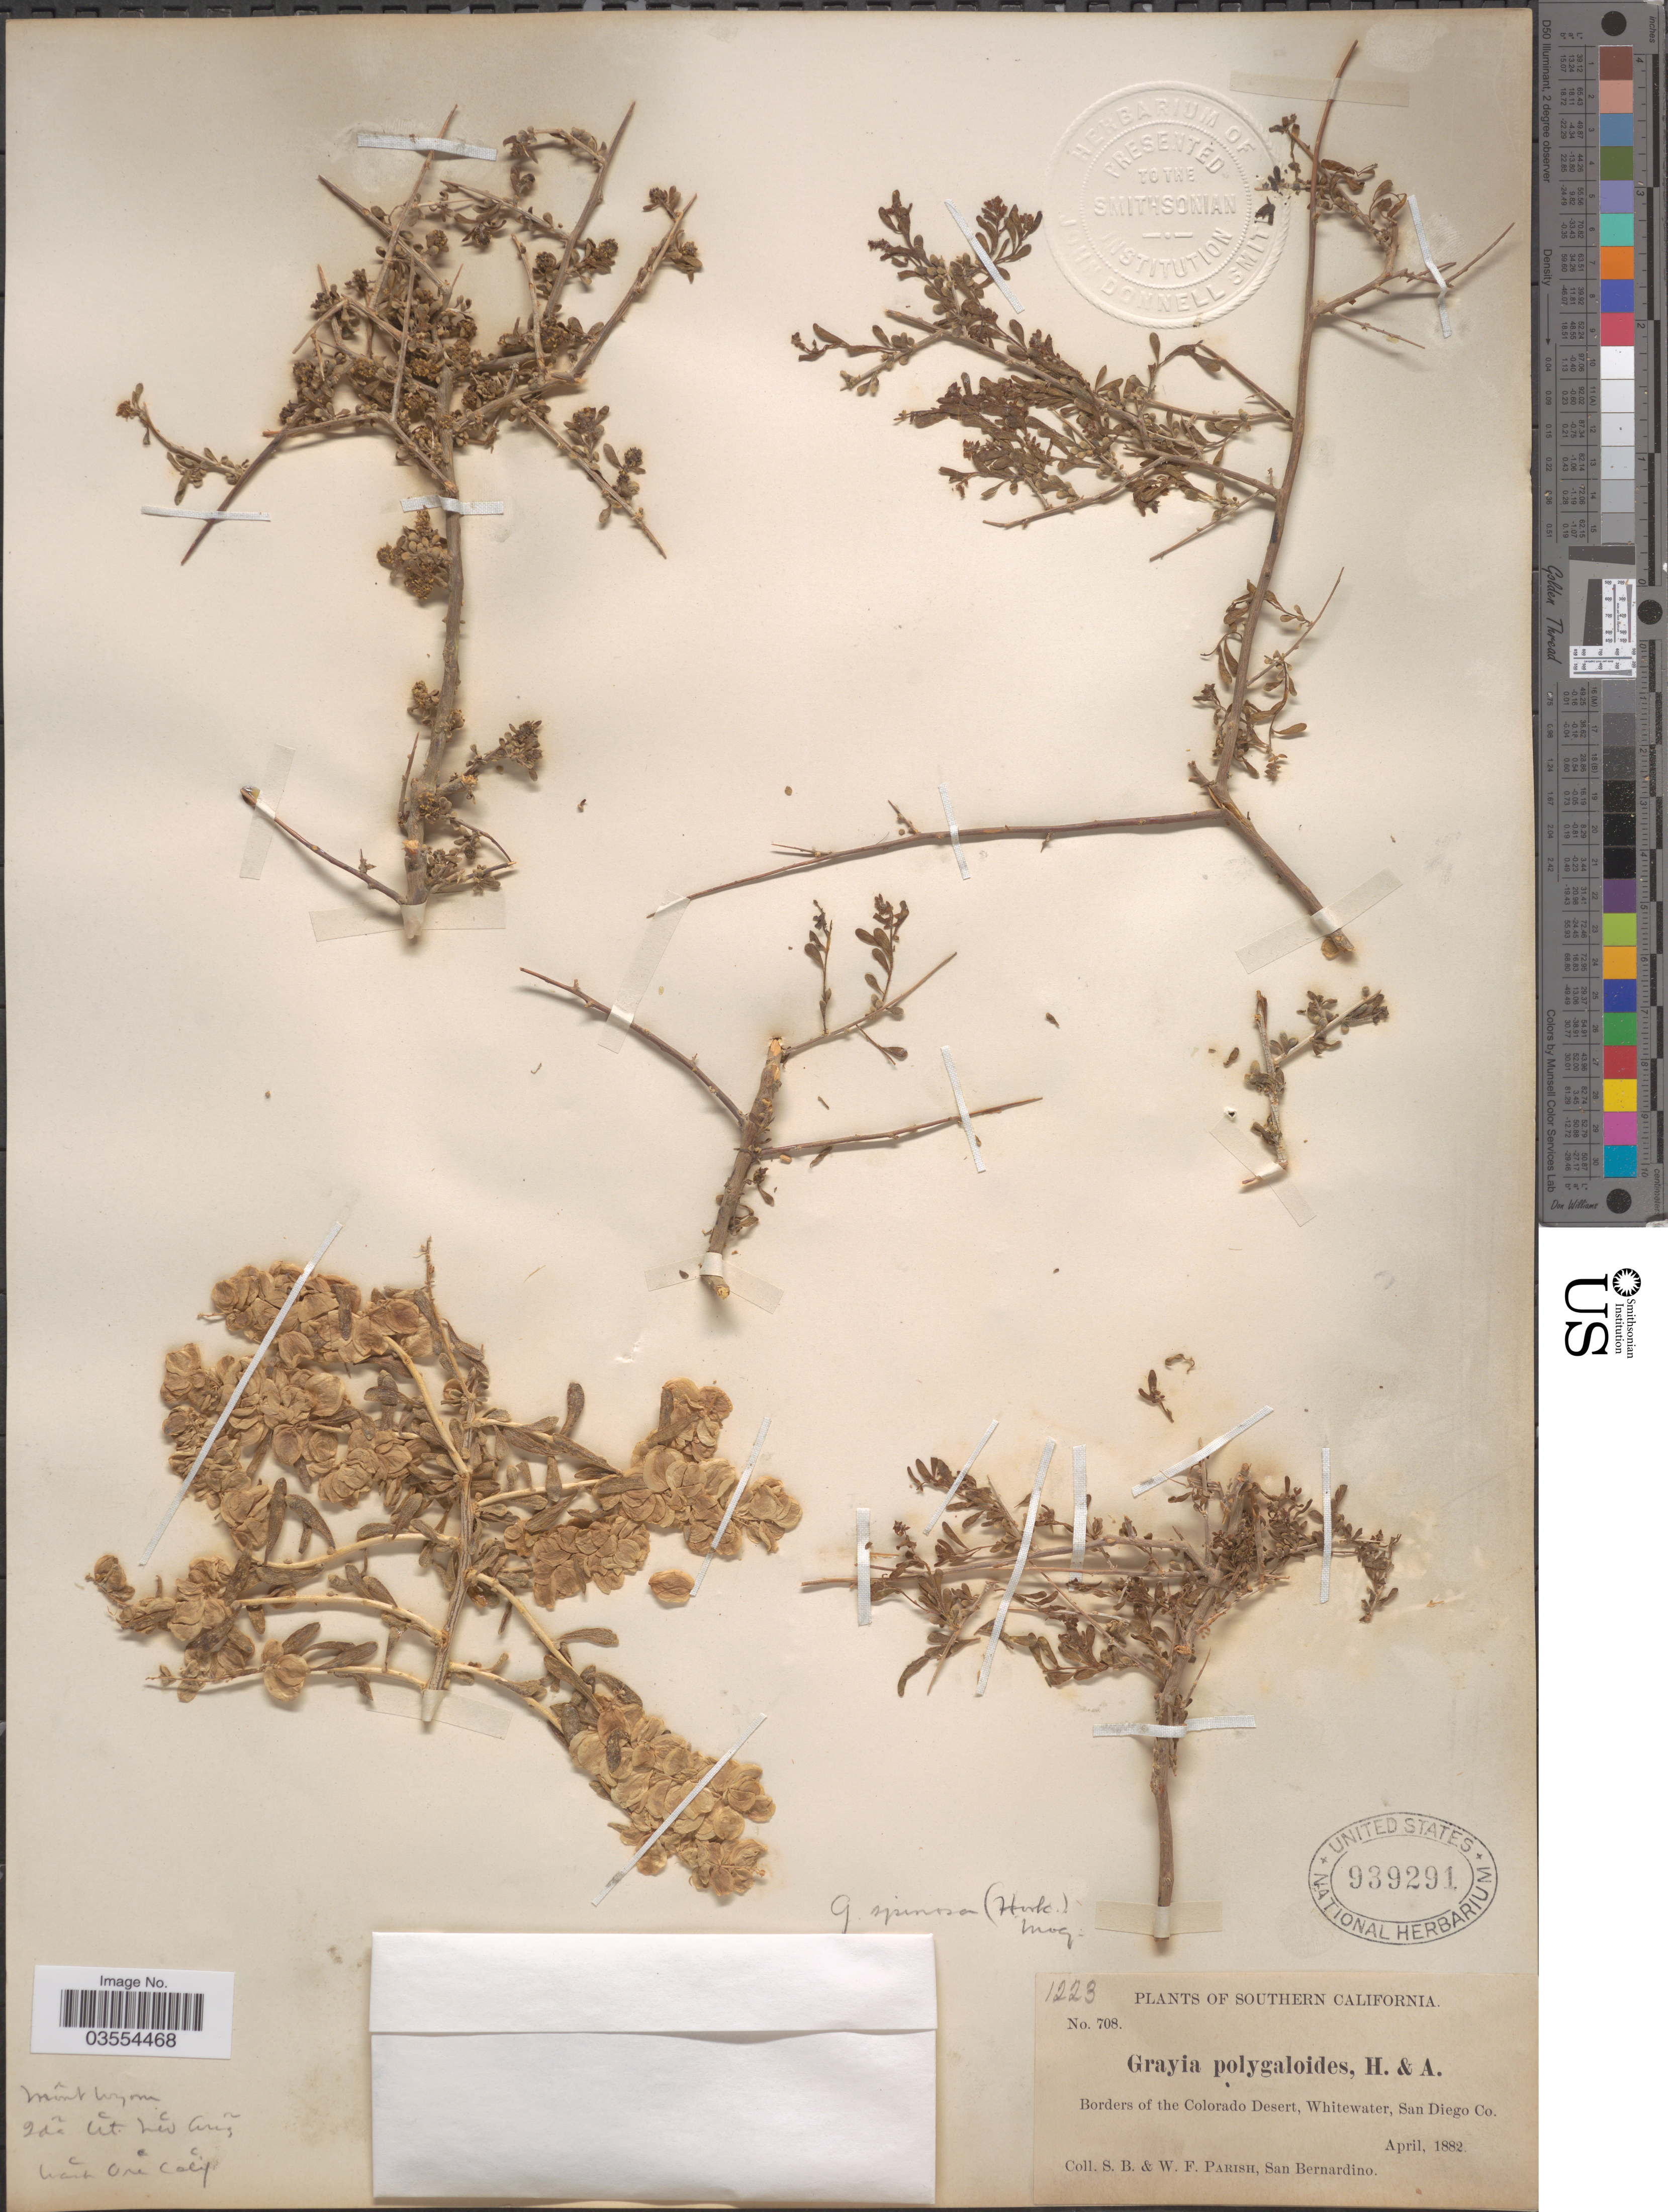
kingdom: Plantae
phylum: Tracheophyta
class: Magnoliopsida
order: Caryophyllales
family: Amaranthaceae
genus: Grayia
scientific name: Grayia spinosa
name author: (Hook.) Moq.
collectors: S. B. Parish & W. F. Parish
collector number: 708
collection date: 1882-04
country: United States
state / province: California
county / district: San Diego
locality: Southern California. Borders of the Colorado Desert, Whitewater, San Diego Co.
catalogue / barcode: US 939291